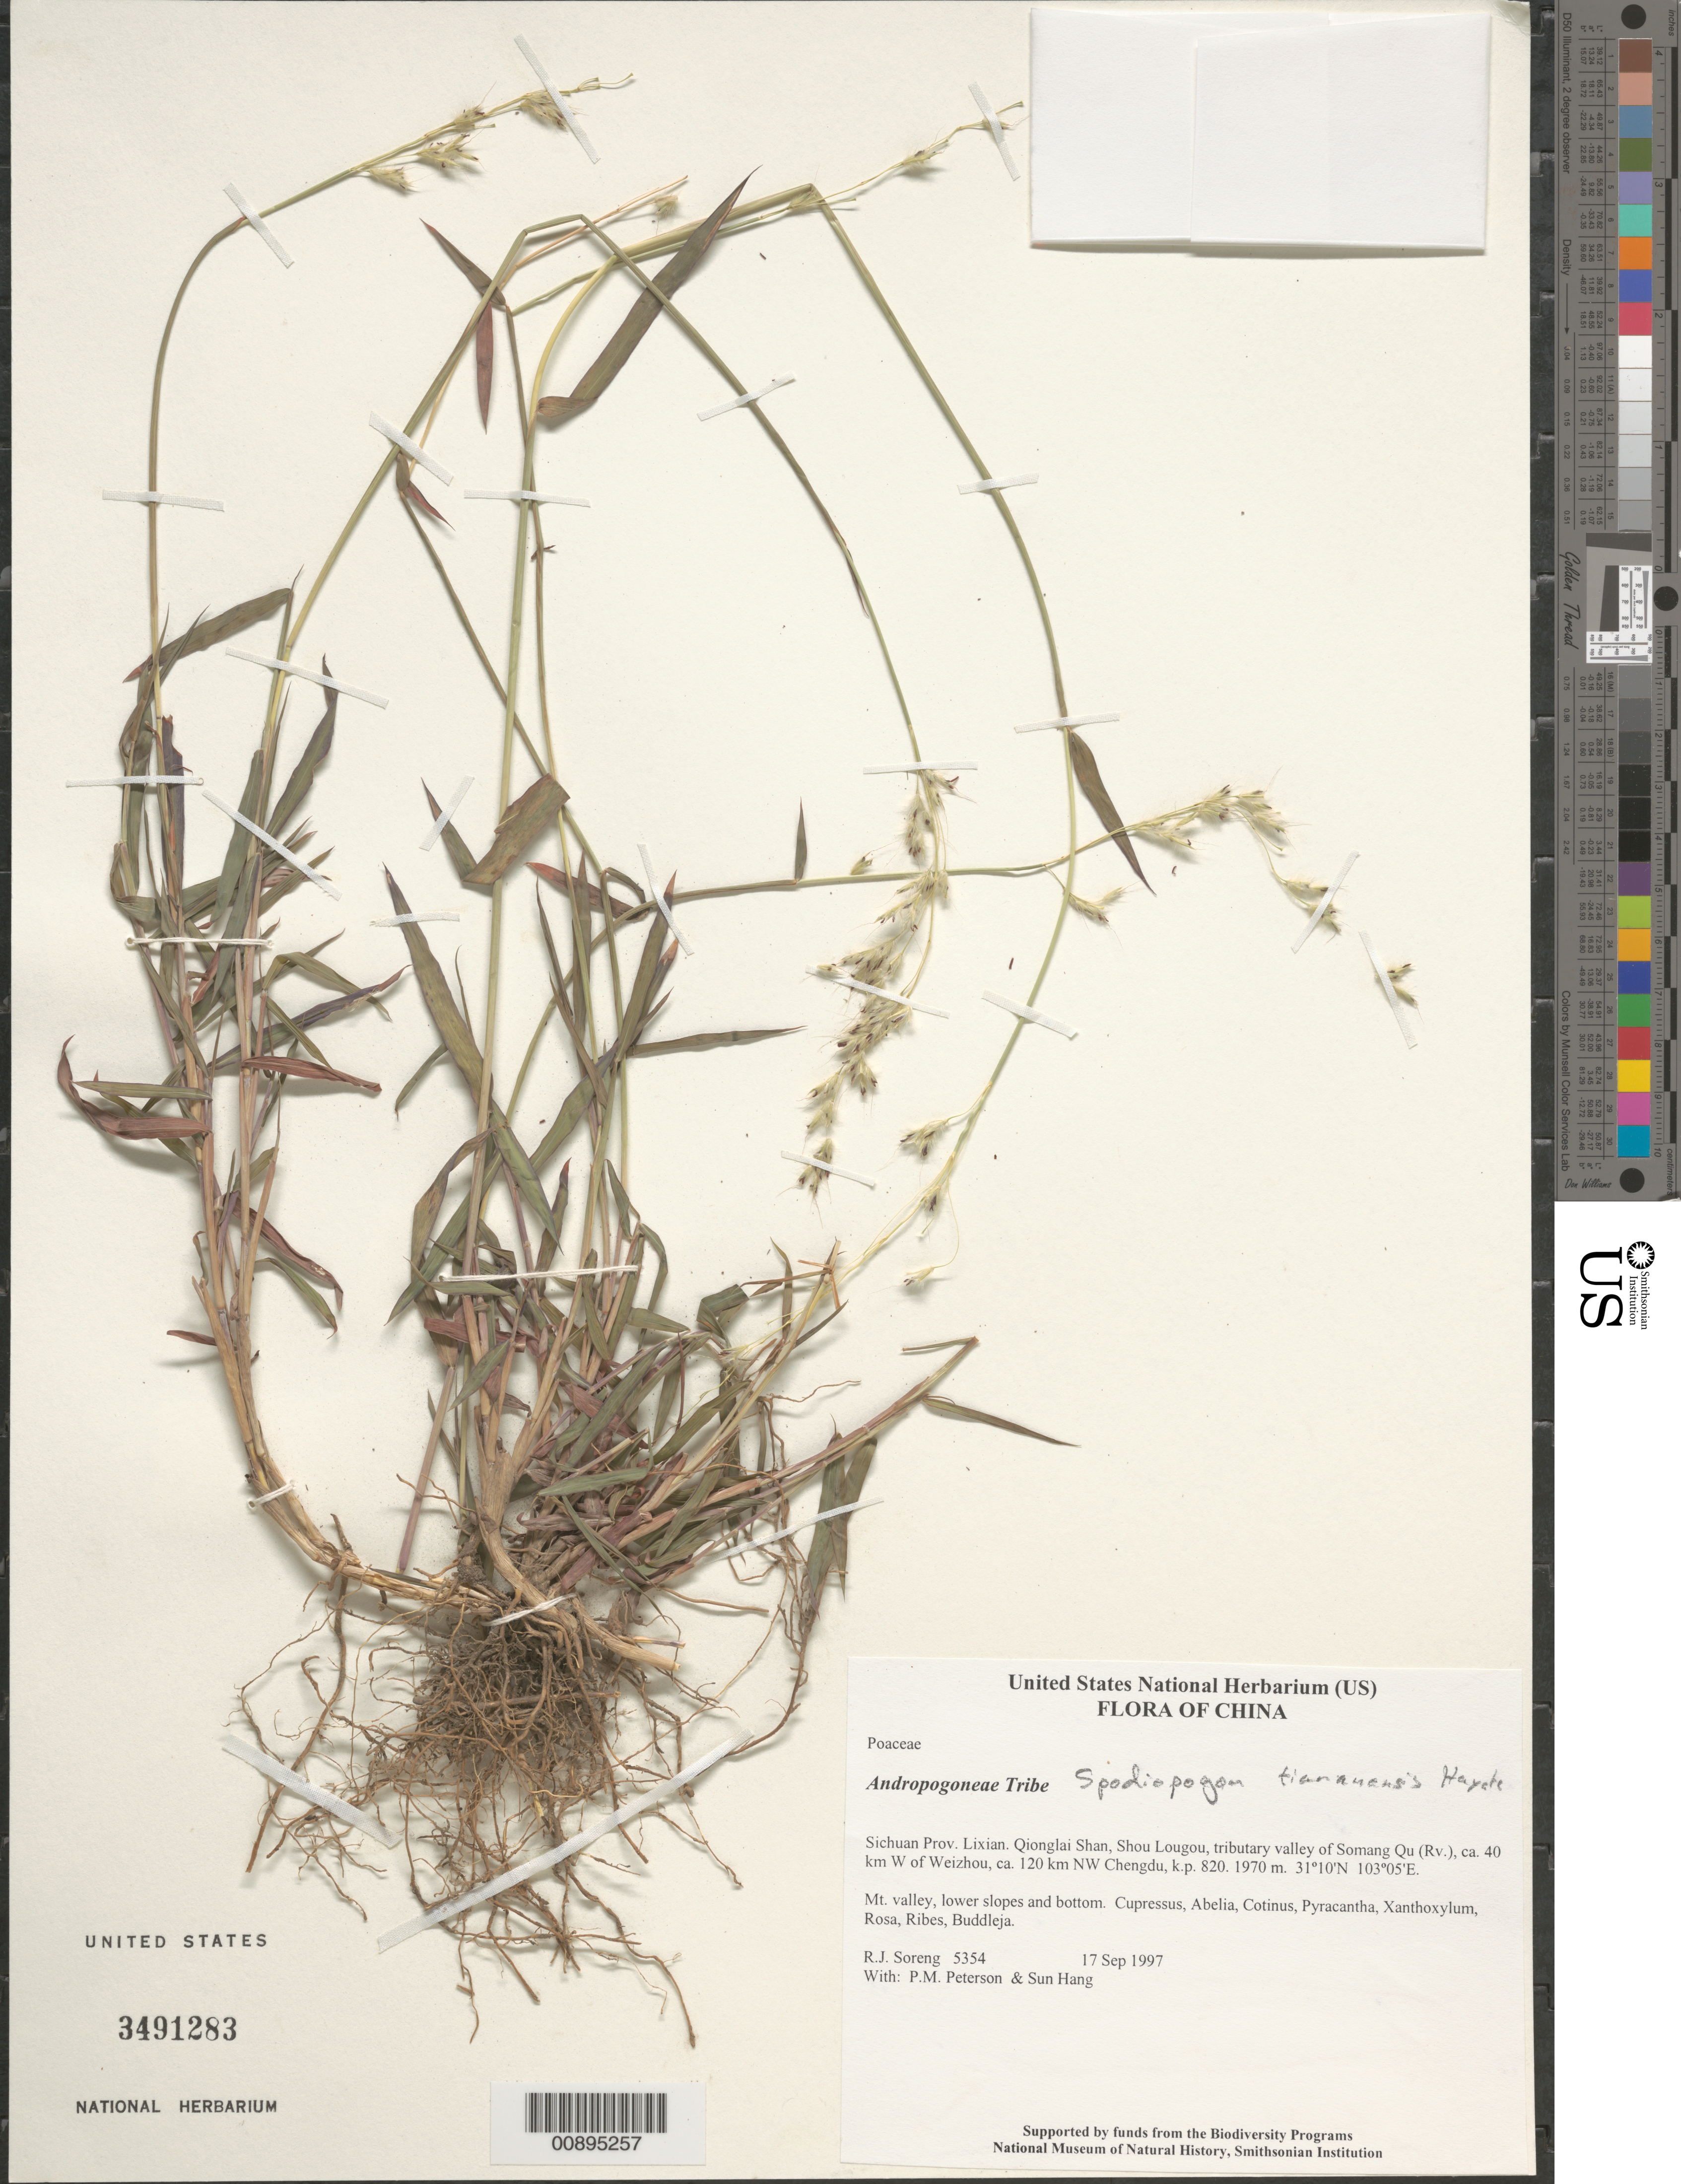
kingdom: Plantae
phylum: Tracheophyta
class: Liliopsida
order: Poales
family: Poaceae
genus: Spodiopogon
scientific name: Spodiopogon tainanensis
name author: Hayata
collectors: R. J. Soreng, P. M. Peterson & Sun Hang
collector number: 5354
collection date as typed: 17 Sep 1997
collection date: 1997-09-17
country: China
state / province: Sichuan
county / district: Lixian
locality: Qionglai Shan, Shou Lougou, tributary valley of Somang Qu (Rv.), ca. 40 km W of Weizhou, ca. 120 km NW Chengdu, k.p. 820.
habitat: Mt. valley, lower slopes and bottom. Cupressus, Abelia, Cotinus, Pyracantha, Xanthoxylum, Rosa, Ribes, Buddleja.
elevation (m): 1970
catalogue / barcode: US 3491283